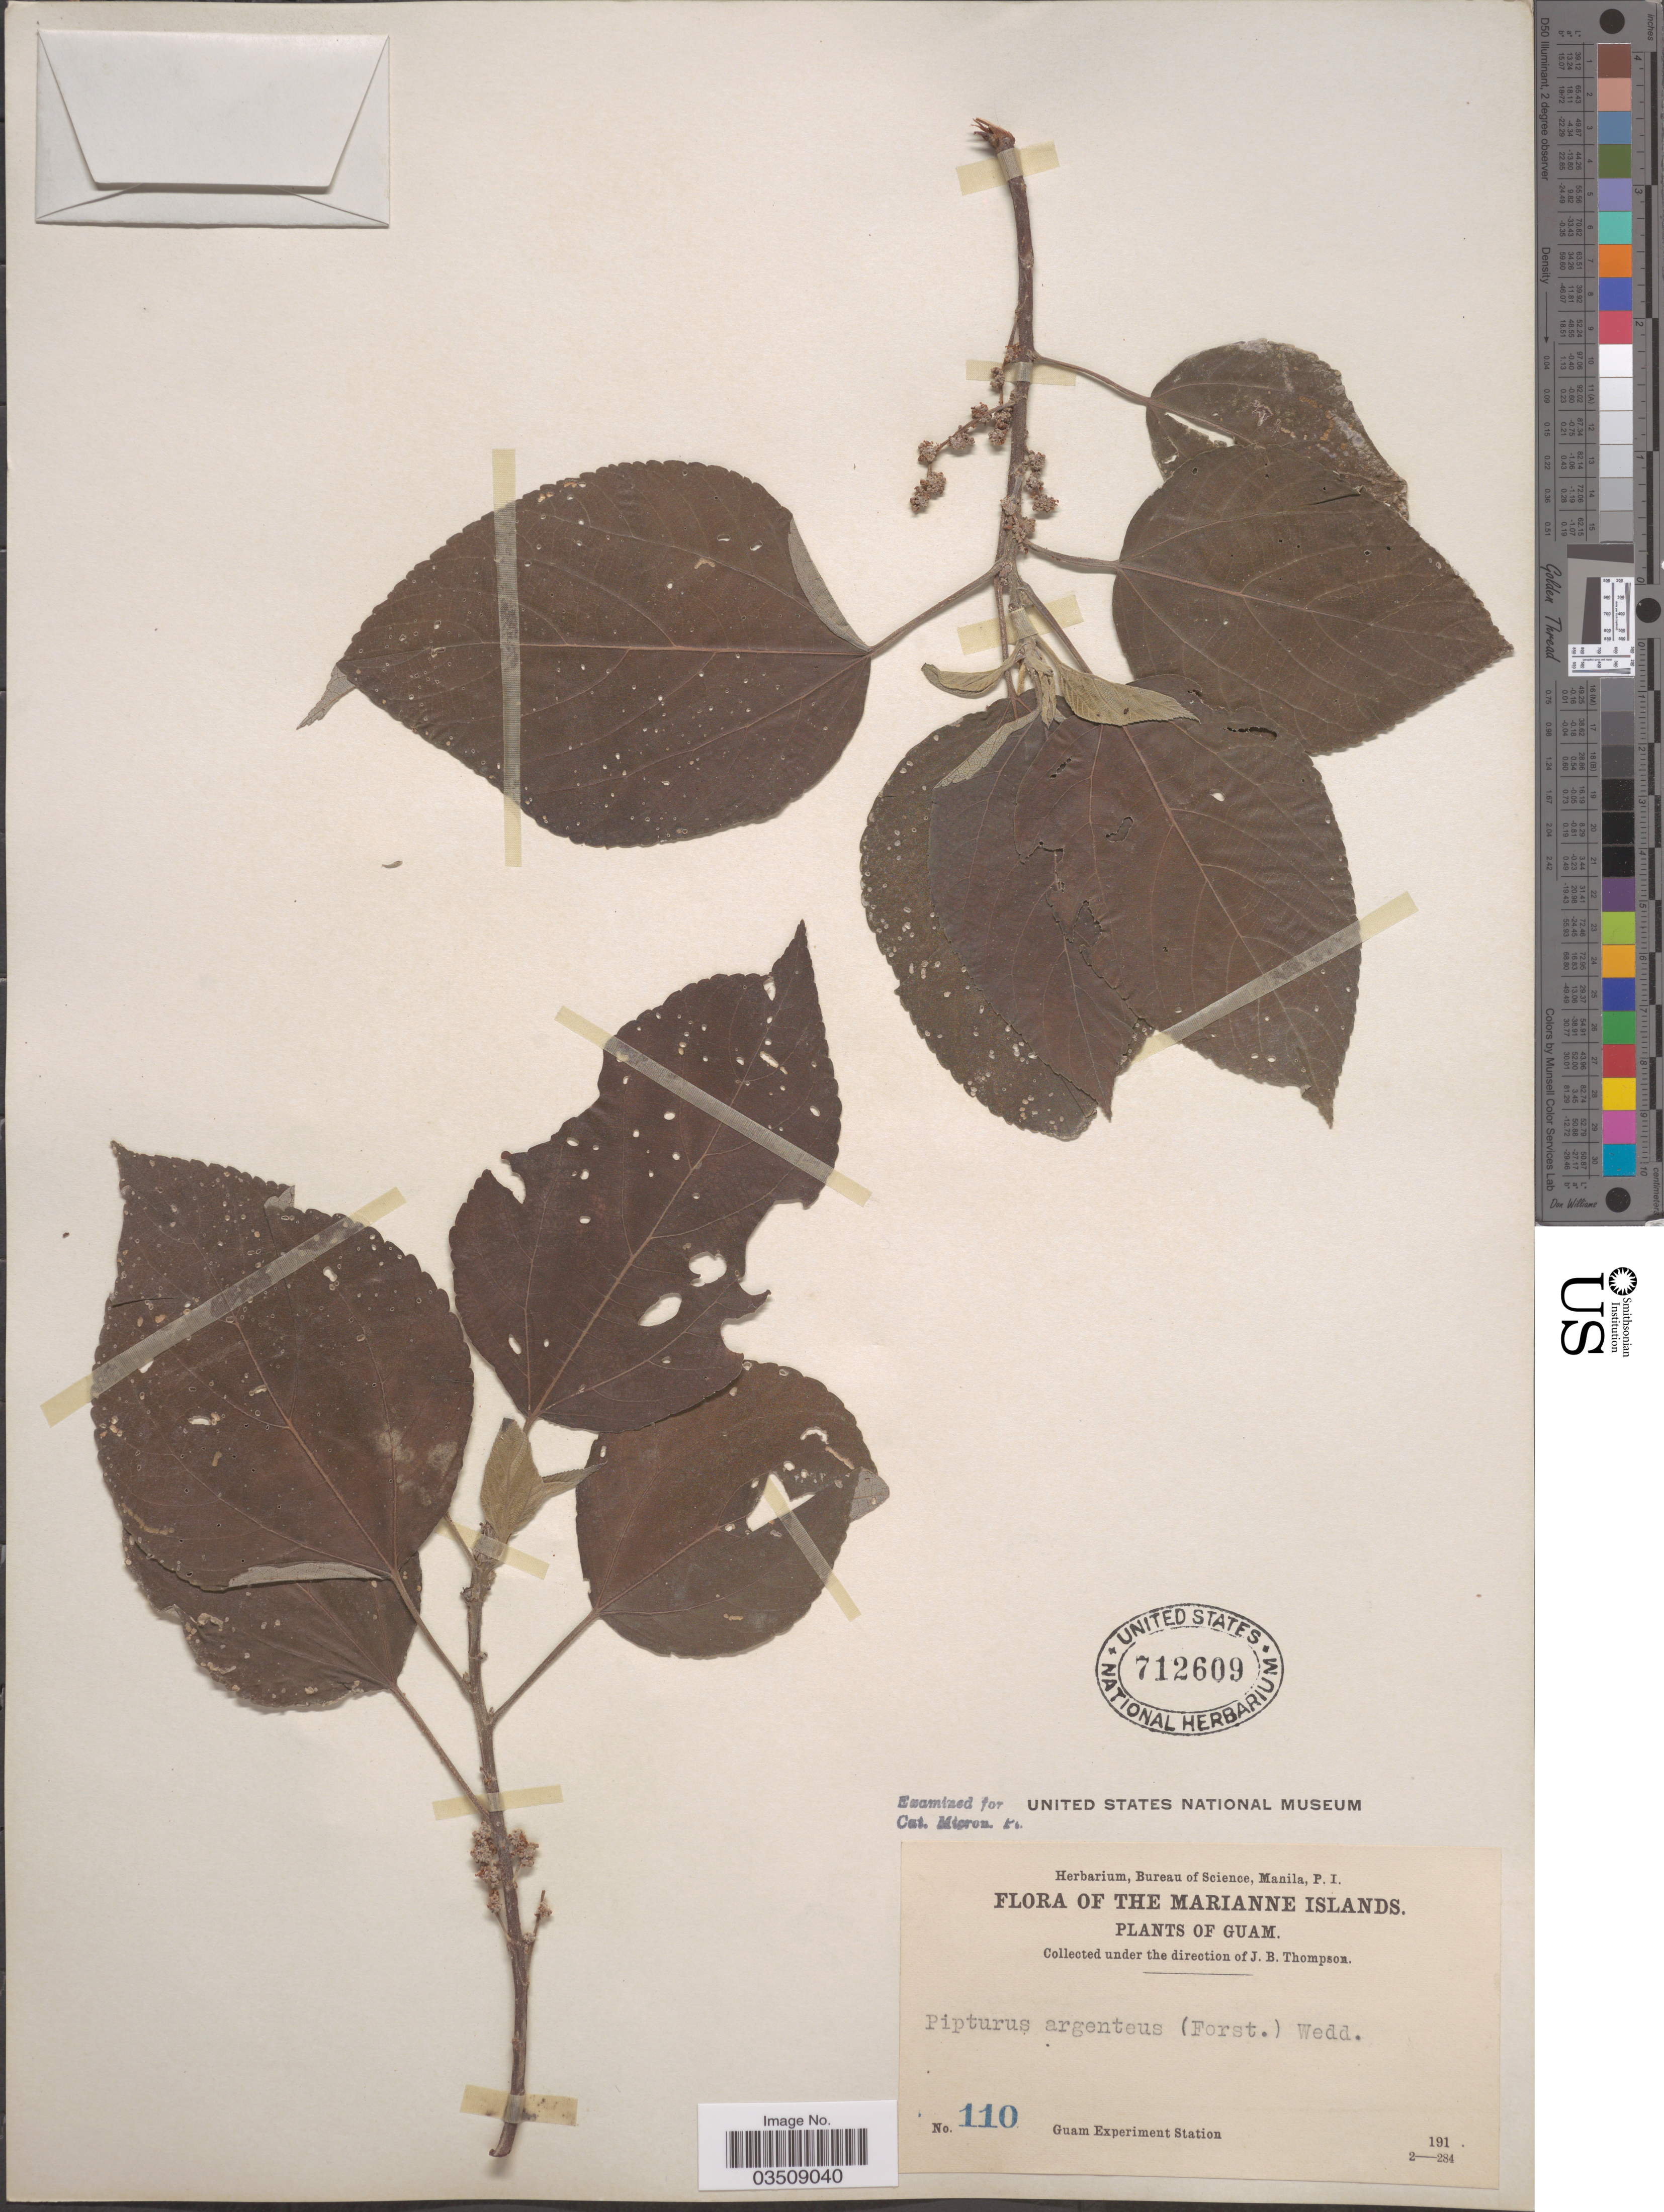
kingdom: Plantae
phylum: Tracheophyta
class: Magnoliopsida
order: Rosales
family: Urticaceae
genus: Pipturus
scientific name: Pipturus argenteus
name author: (G. Forst.) Wedd.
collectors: Guam Exp. Sta.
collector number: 110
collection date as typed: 191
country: Guam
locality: Marianne Islands.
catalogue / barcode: US 712609